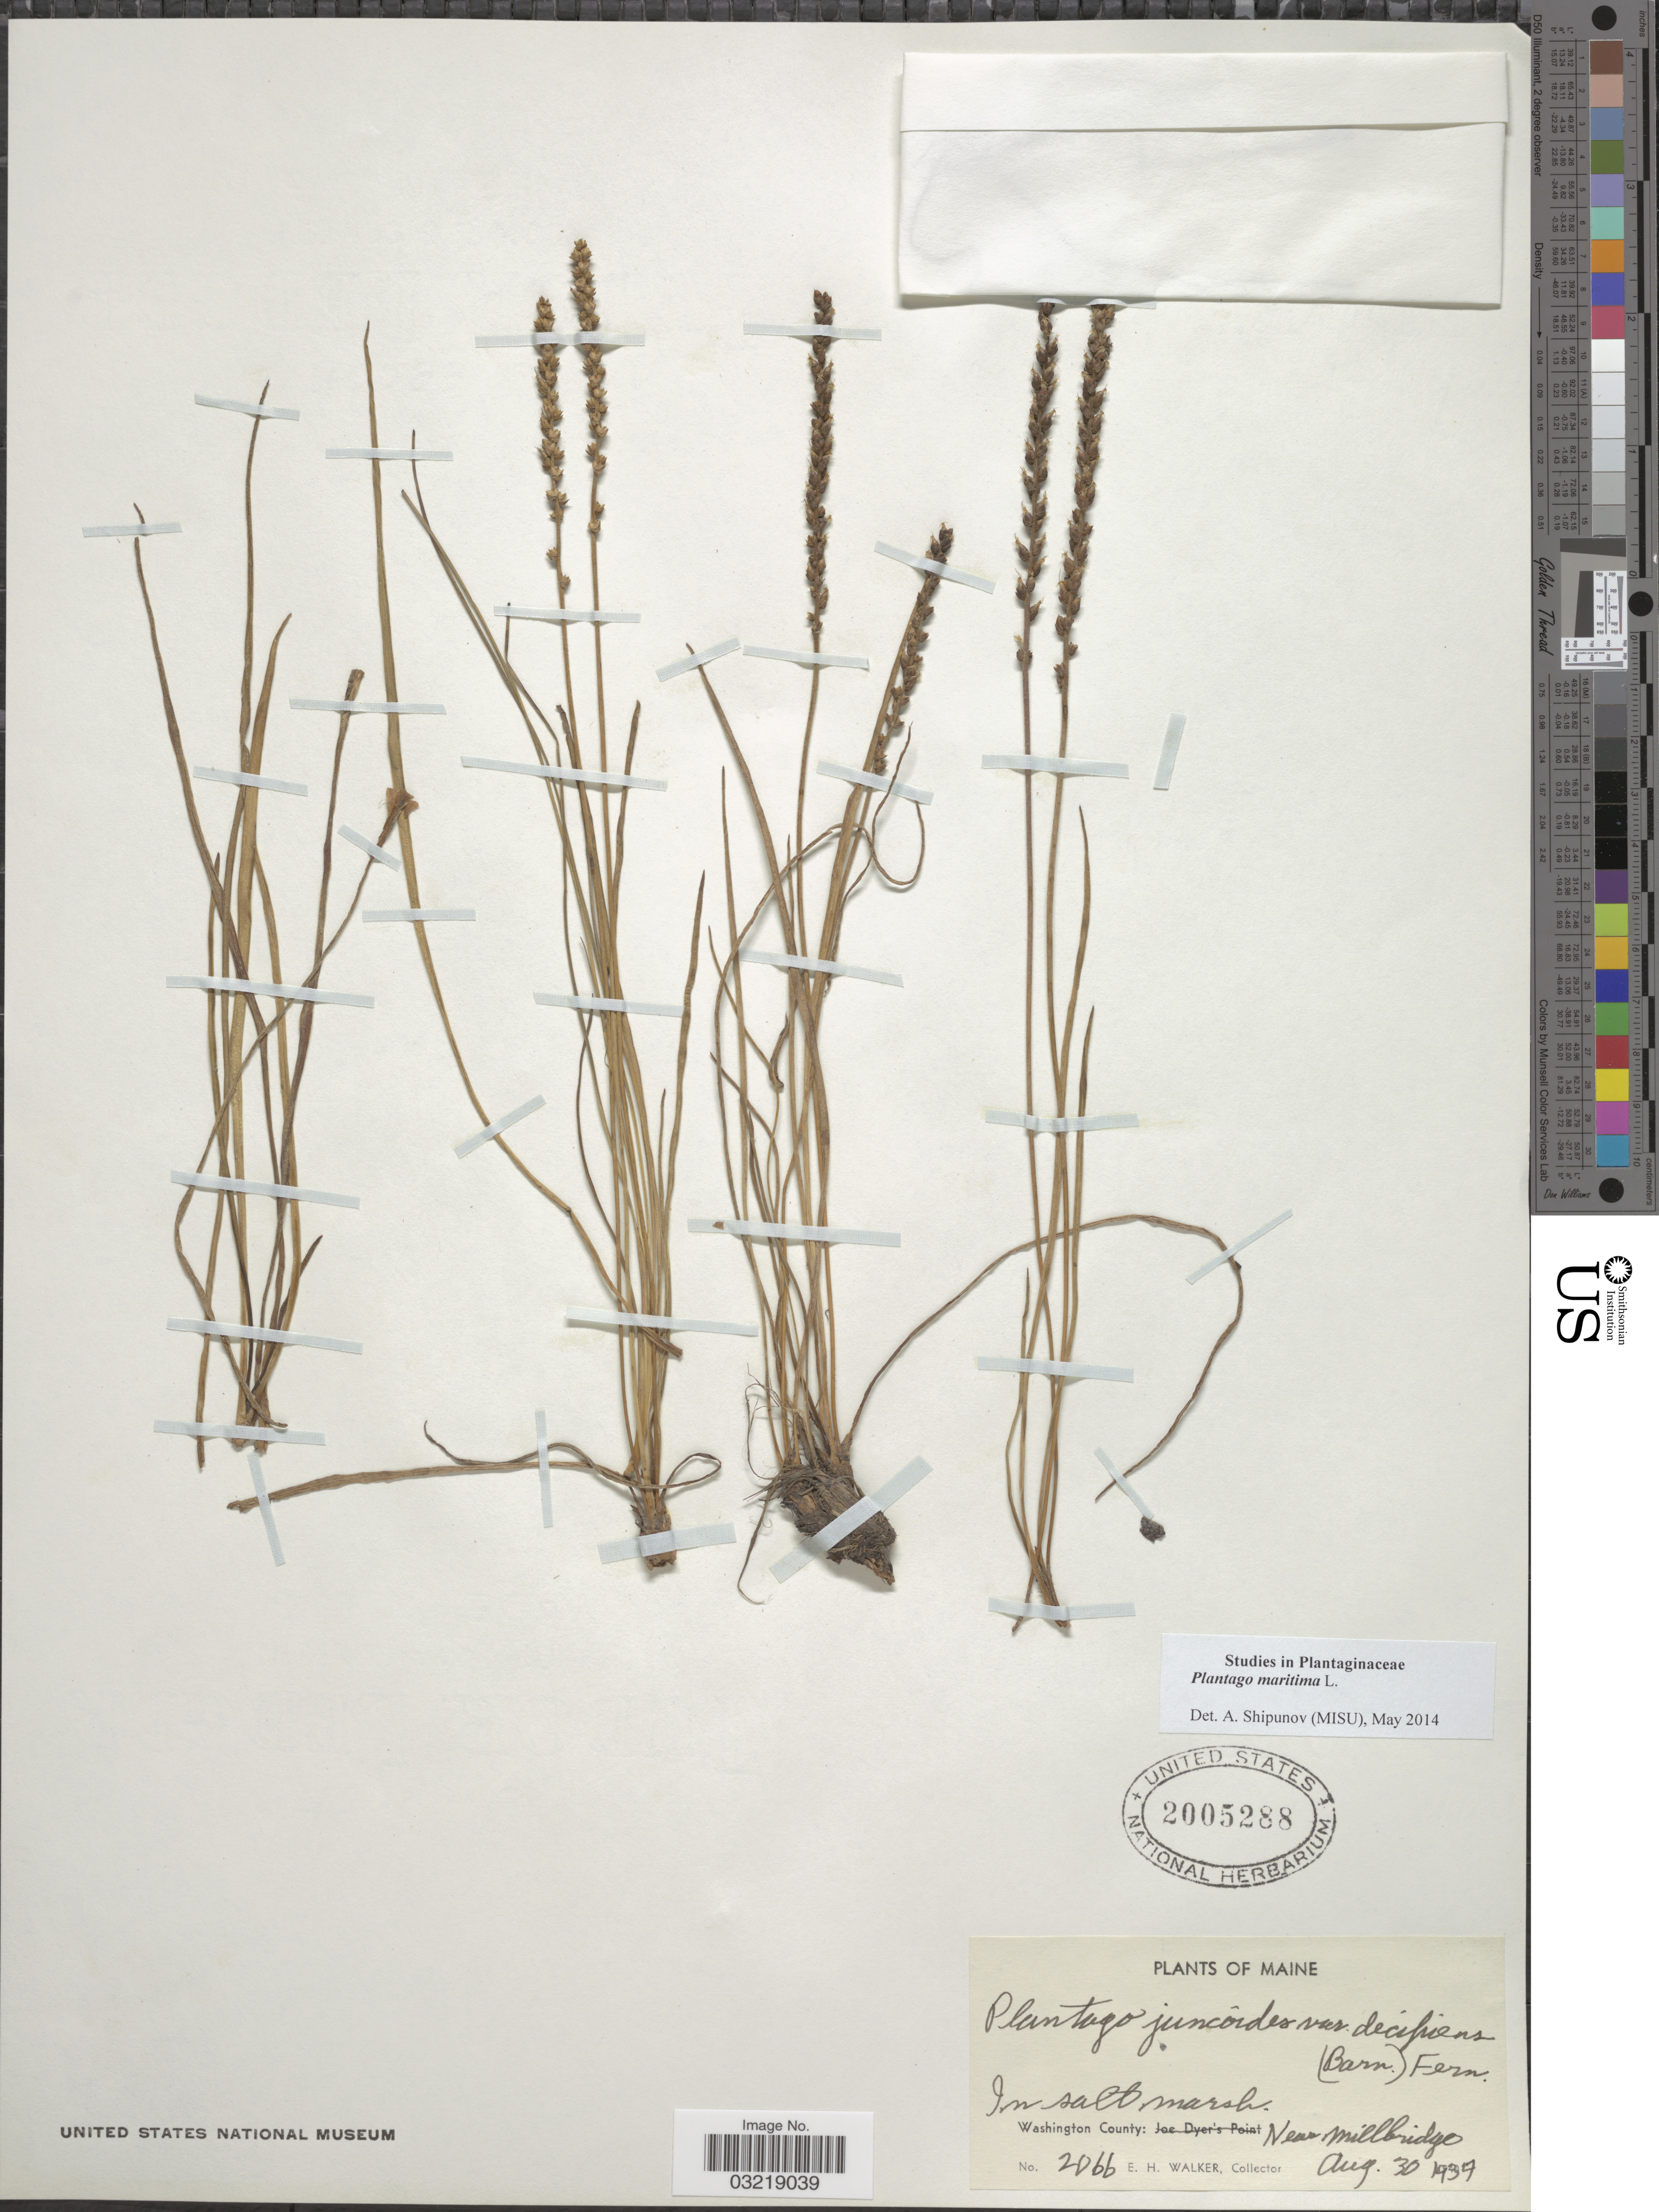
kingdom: Plantae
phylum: Tracheophyta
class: Magnoliopsida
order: Lamiales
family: Plantaginaceae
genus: Plantago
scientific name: Plantago maritima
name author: L.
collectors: E. H. Walker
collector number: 2066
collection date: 1939-08-30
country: United States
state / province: Maine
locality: Washington County: Near Millbridge.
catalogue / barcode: US 2005288